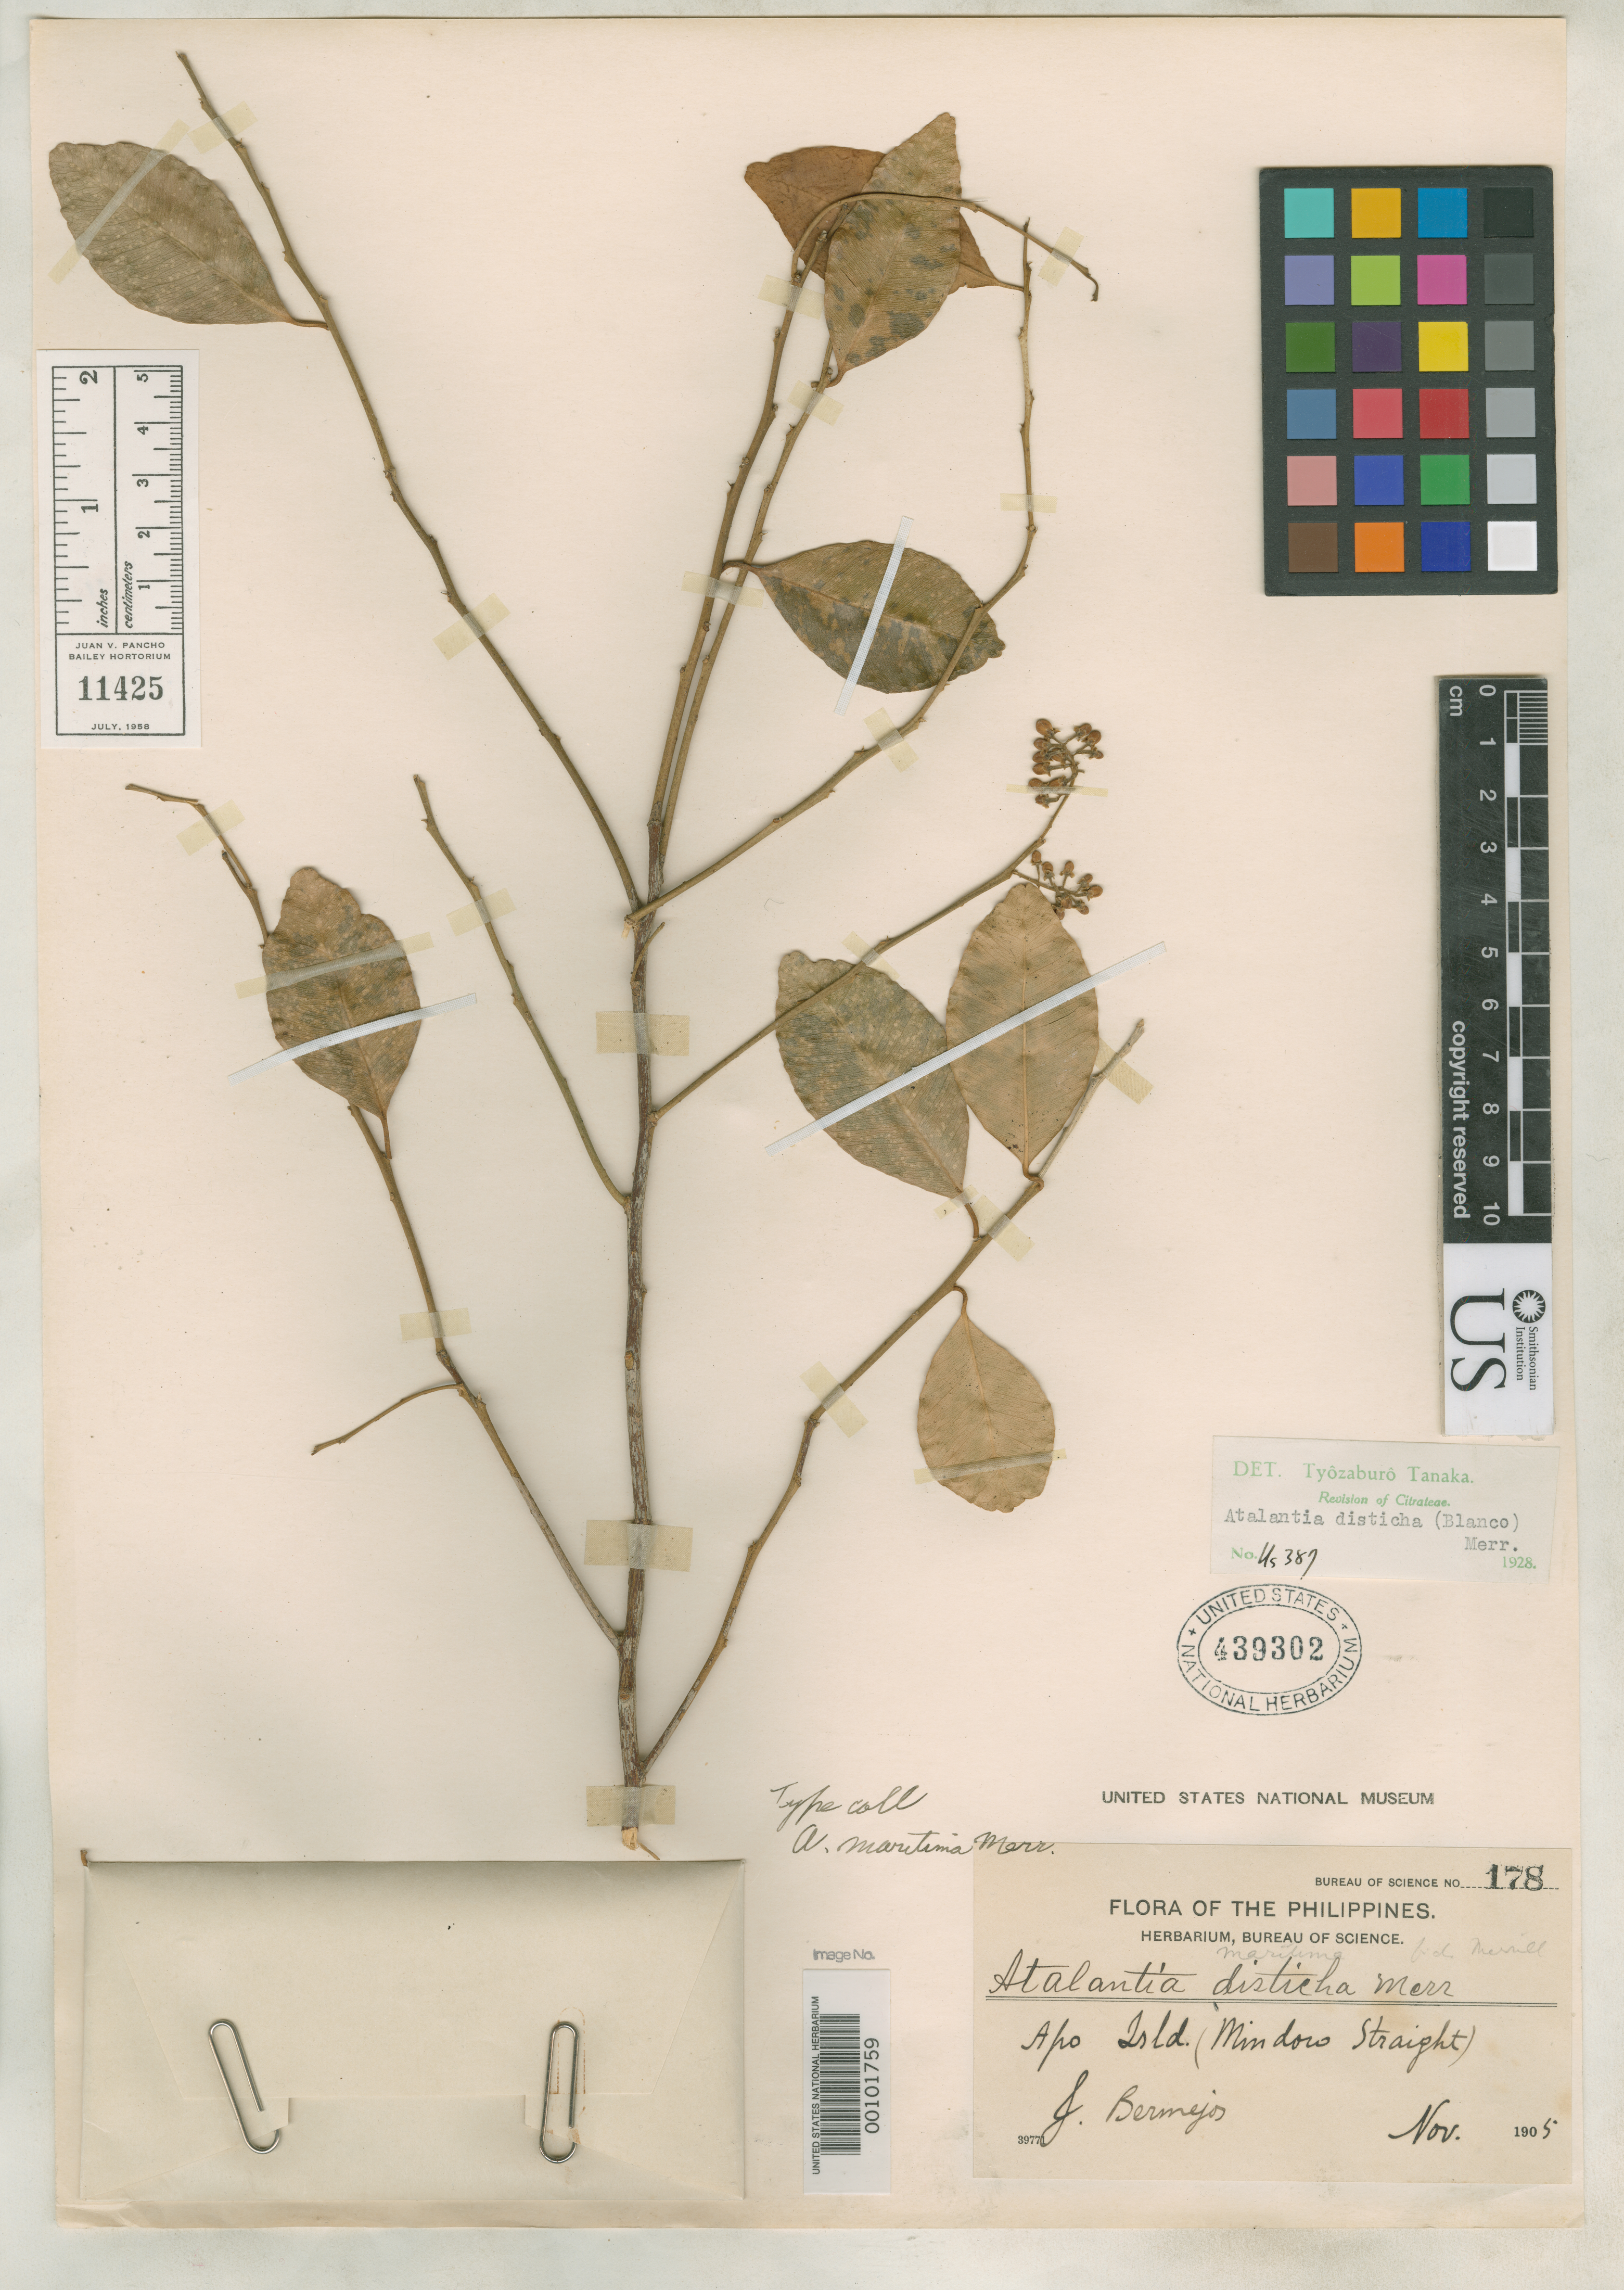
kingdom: Plantae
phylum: Tracheophyta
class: Magnoliopsida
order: Sapindales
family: Rutaceae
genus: Atalantia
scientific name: Atalantia maritima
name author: Merr.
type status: Isotype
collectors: J. Bermejos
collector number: Bur. Sci. 178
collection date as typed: Nov 1905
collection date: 1905-11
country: Philippines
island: Apo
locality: Mindoro Strait.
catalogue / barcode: US 439302